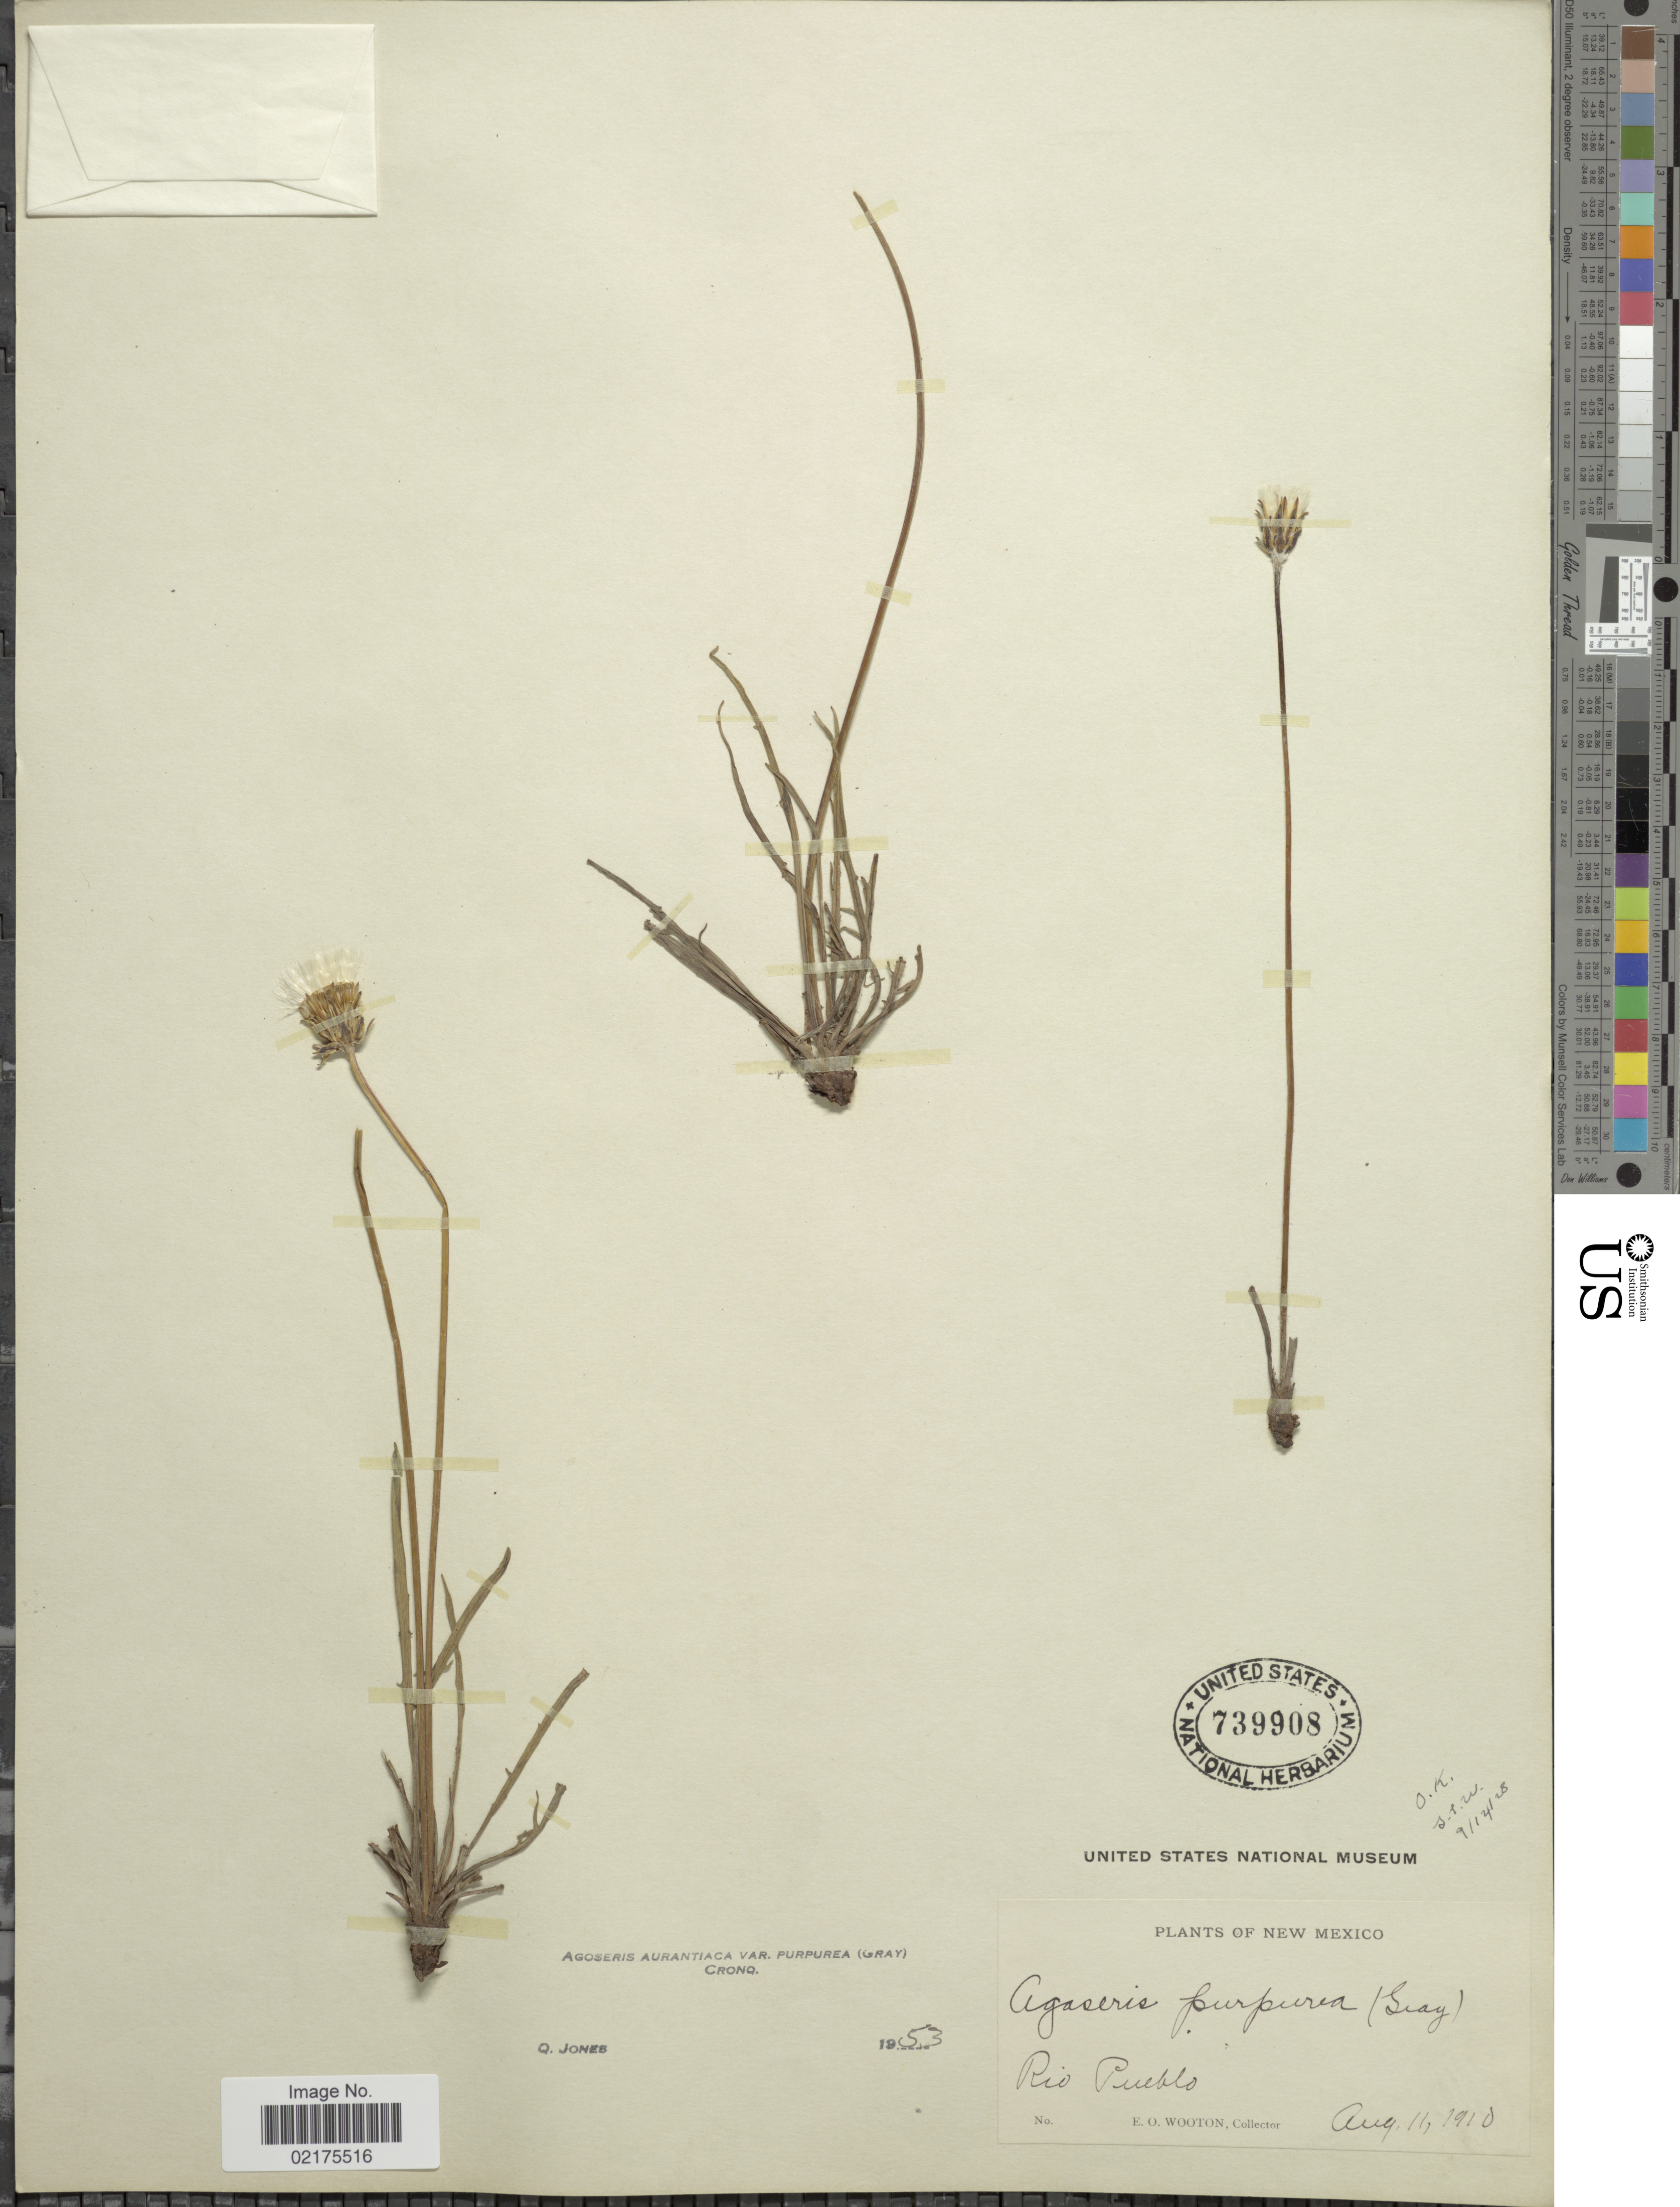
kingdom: Plantae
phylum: Tracheophyta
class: Magnoliopsida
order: Asterales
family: Asteraceae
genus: Agoseris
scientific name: Agoseris aurantiaca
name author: (Hook.) Greene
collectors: E. O. Wooton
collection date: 1910-08-11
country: United States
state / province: New Mexico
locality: Rio Pueblo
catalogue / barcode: US 739908